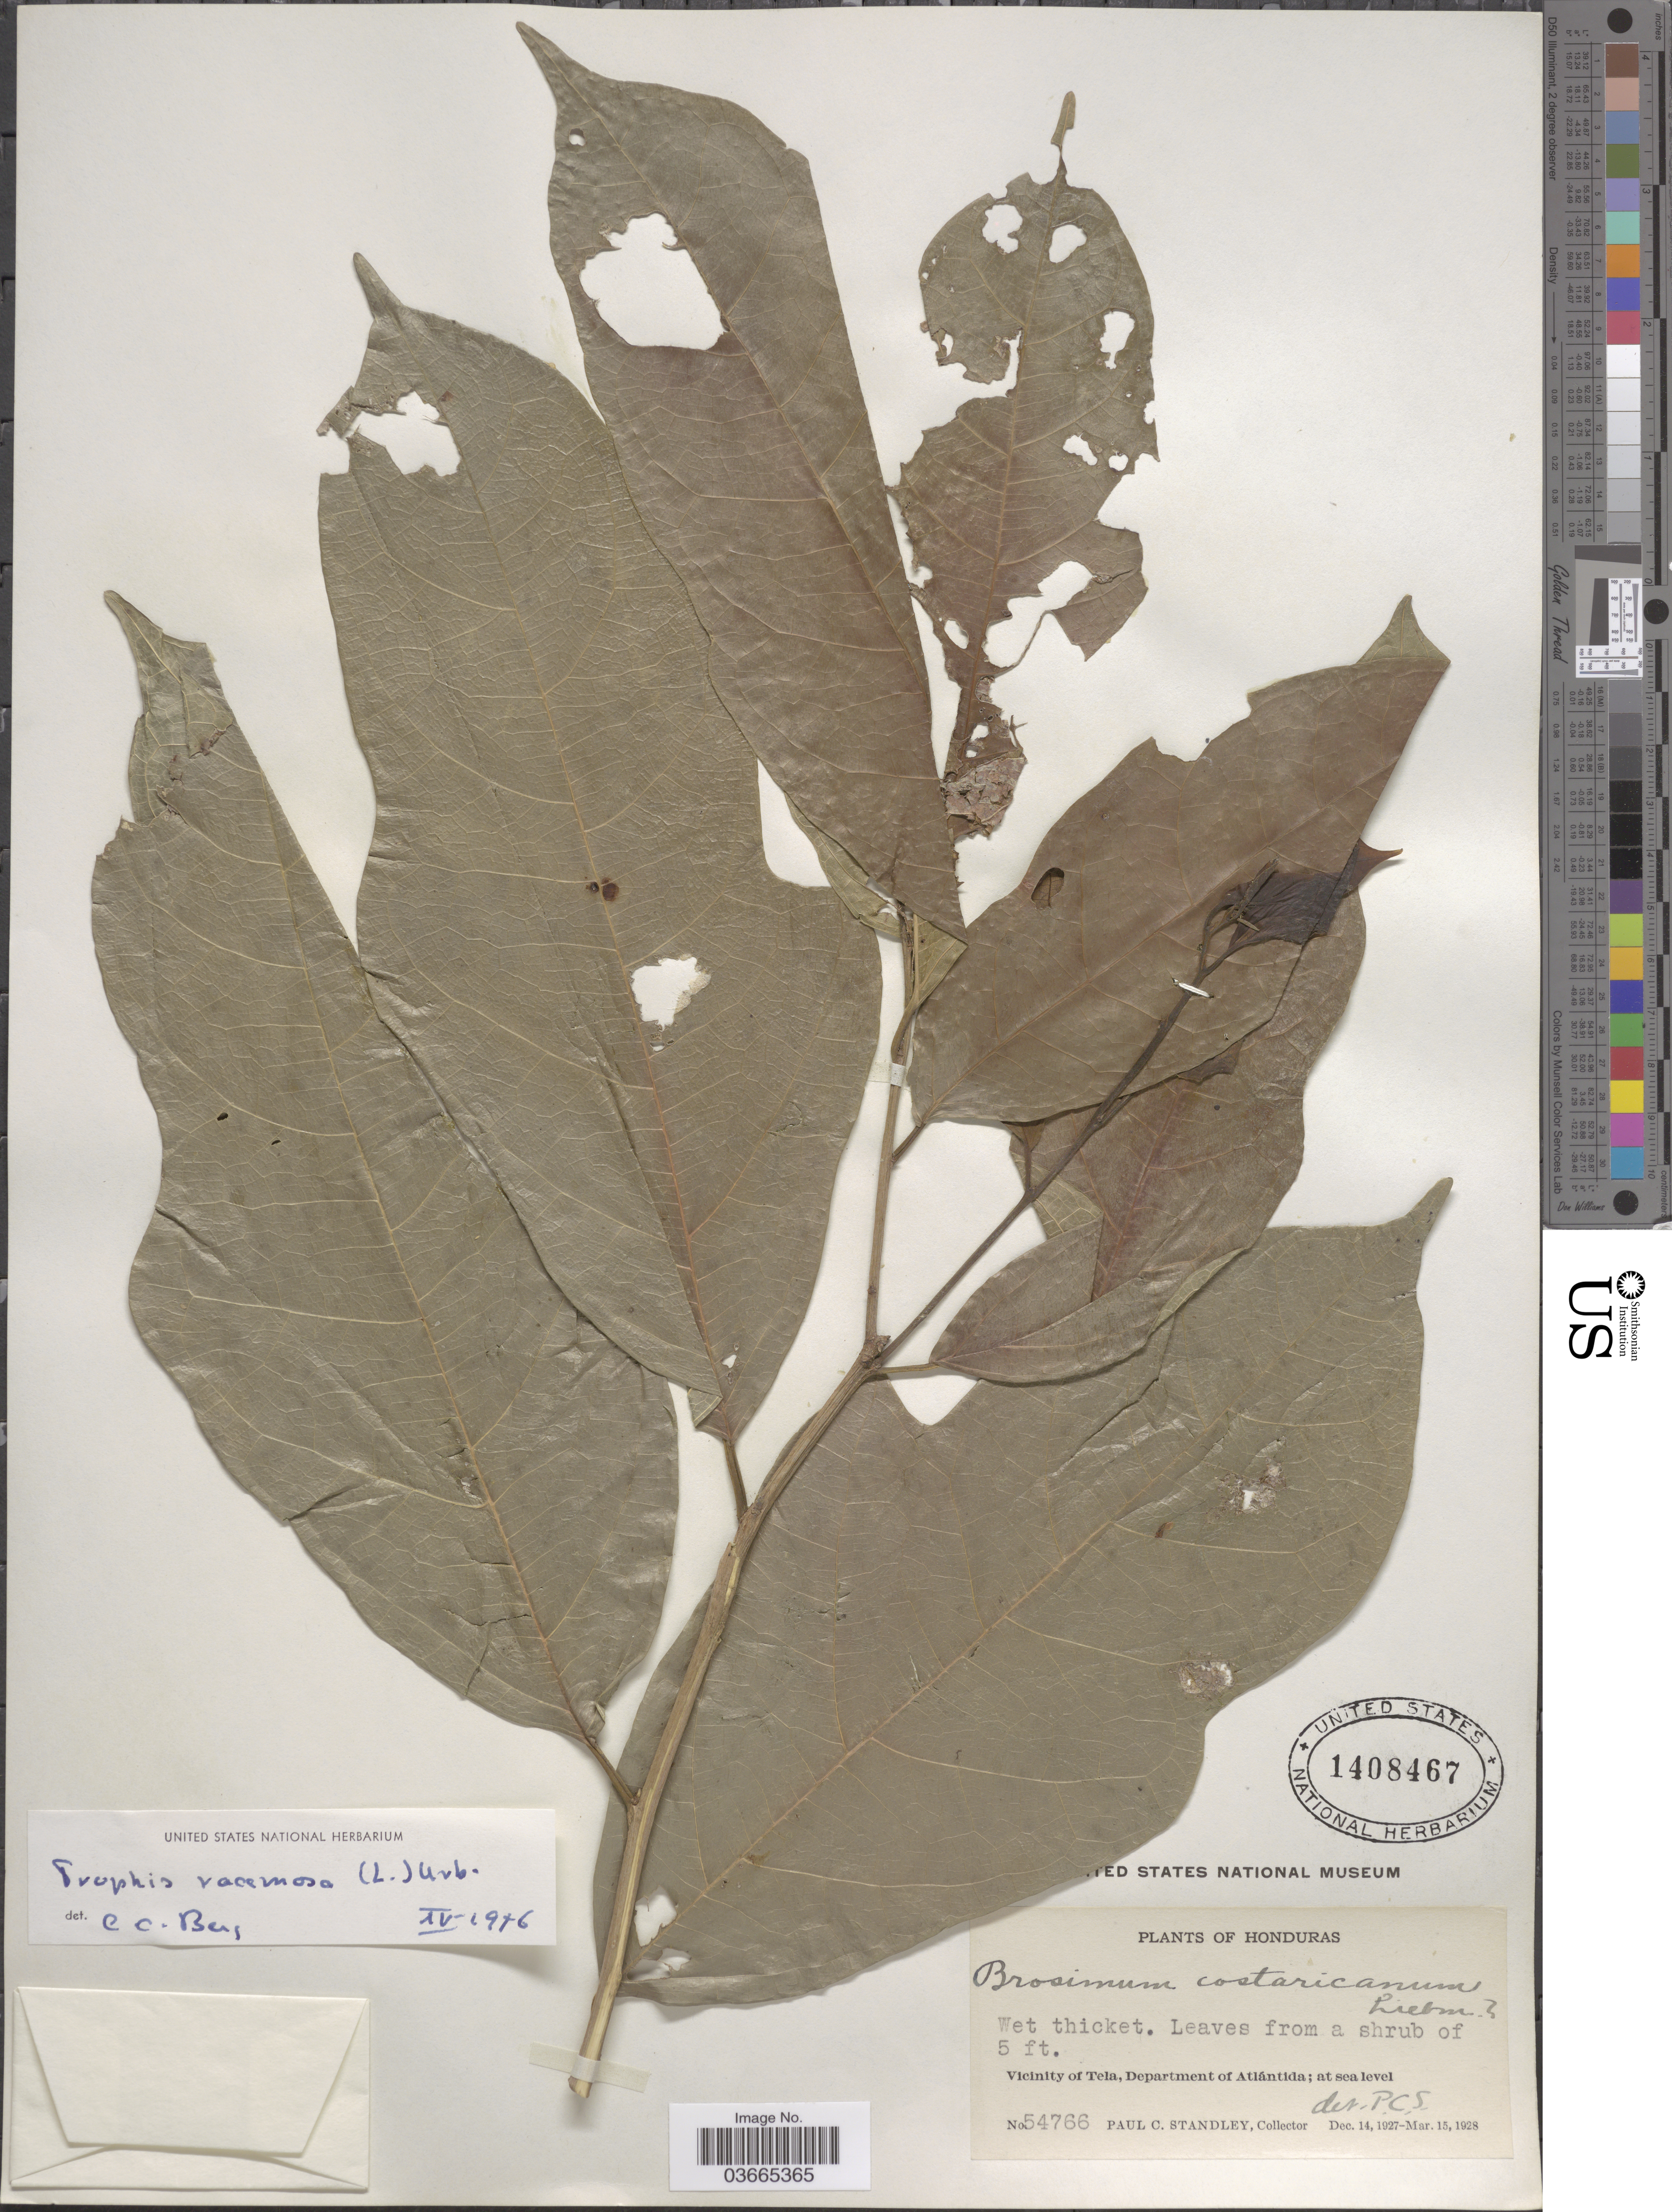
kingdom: Plantae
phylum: Tracheophyta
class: Magnoliopsida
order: Rosales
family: Moraceae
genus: Trophis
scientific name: Trophis racemosa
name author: (L.) Urb.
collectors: P. C. Standley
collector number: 54766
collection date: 1927-12-14/1928-03-15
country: Honduras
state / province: Atlantida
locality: Vicinity of Tela, Department of Atlántida.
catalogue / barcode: US 1408467